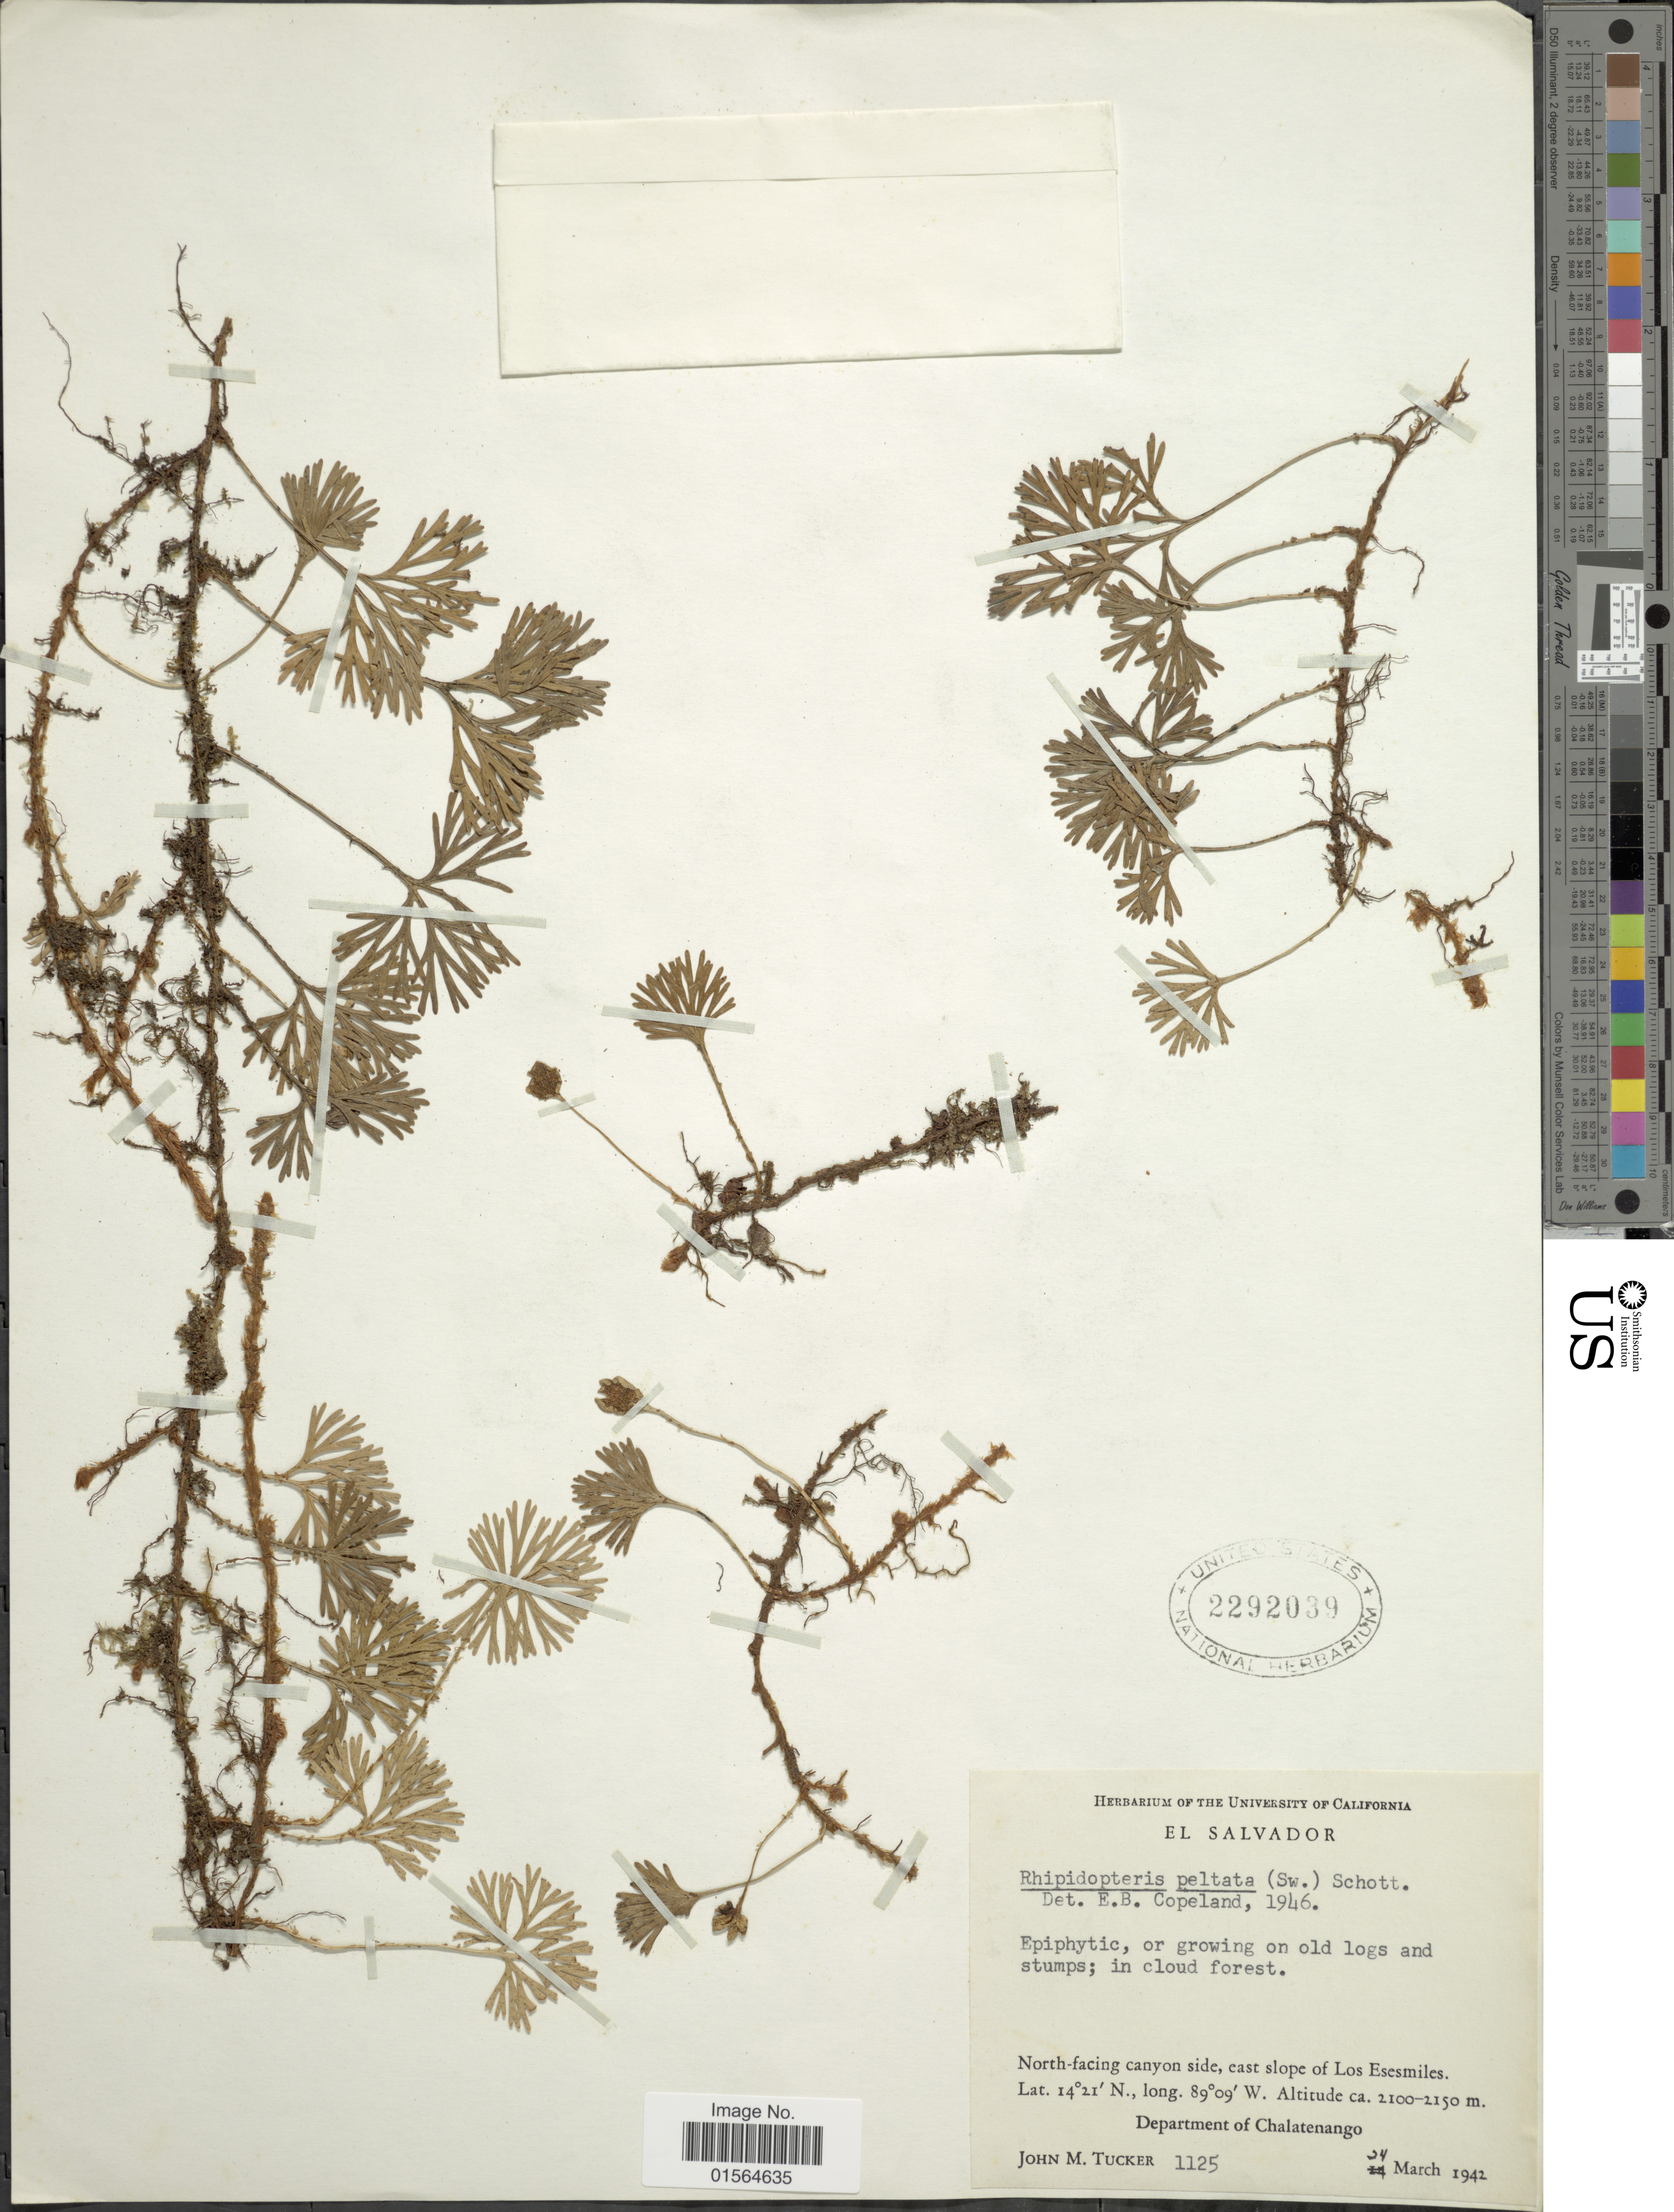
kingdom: Plantae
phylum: Tracheophyta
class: Polypodiopsida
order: Polypodiales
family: Dryopteridaceae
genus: Elaphoglossum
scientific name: Elaphoglossum peltatum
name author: (Sw.) Urb.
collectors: J. M. Tucker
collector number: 1125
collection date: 1942-03-24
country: El Salvador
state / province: Chalatenango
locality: North facing canyon side, east slope of Los Esesmiles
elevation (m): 2100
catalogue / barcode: US 2292039